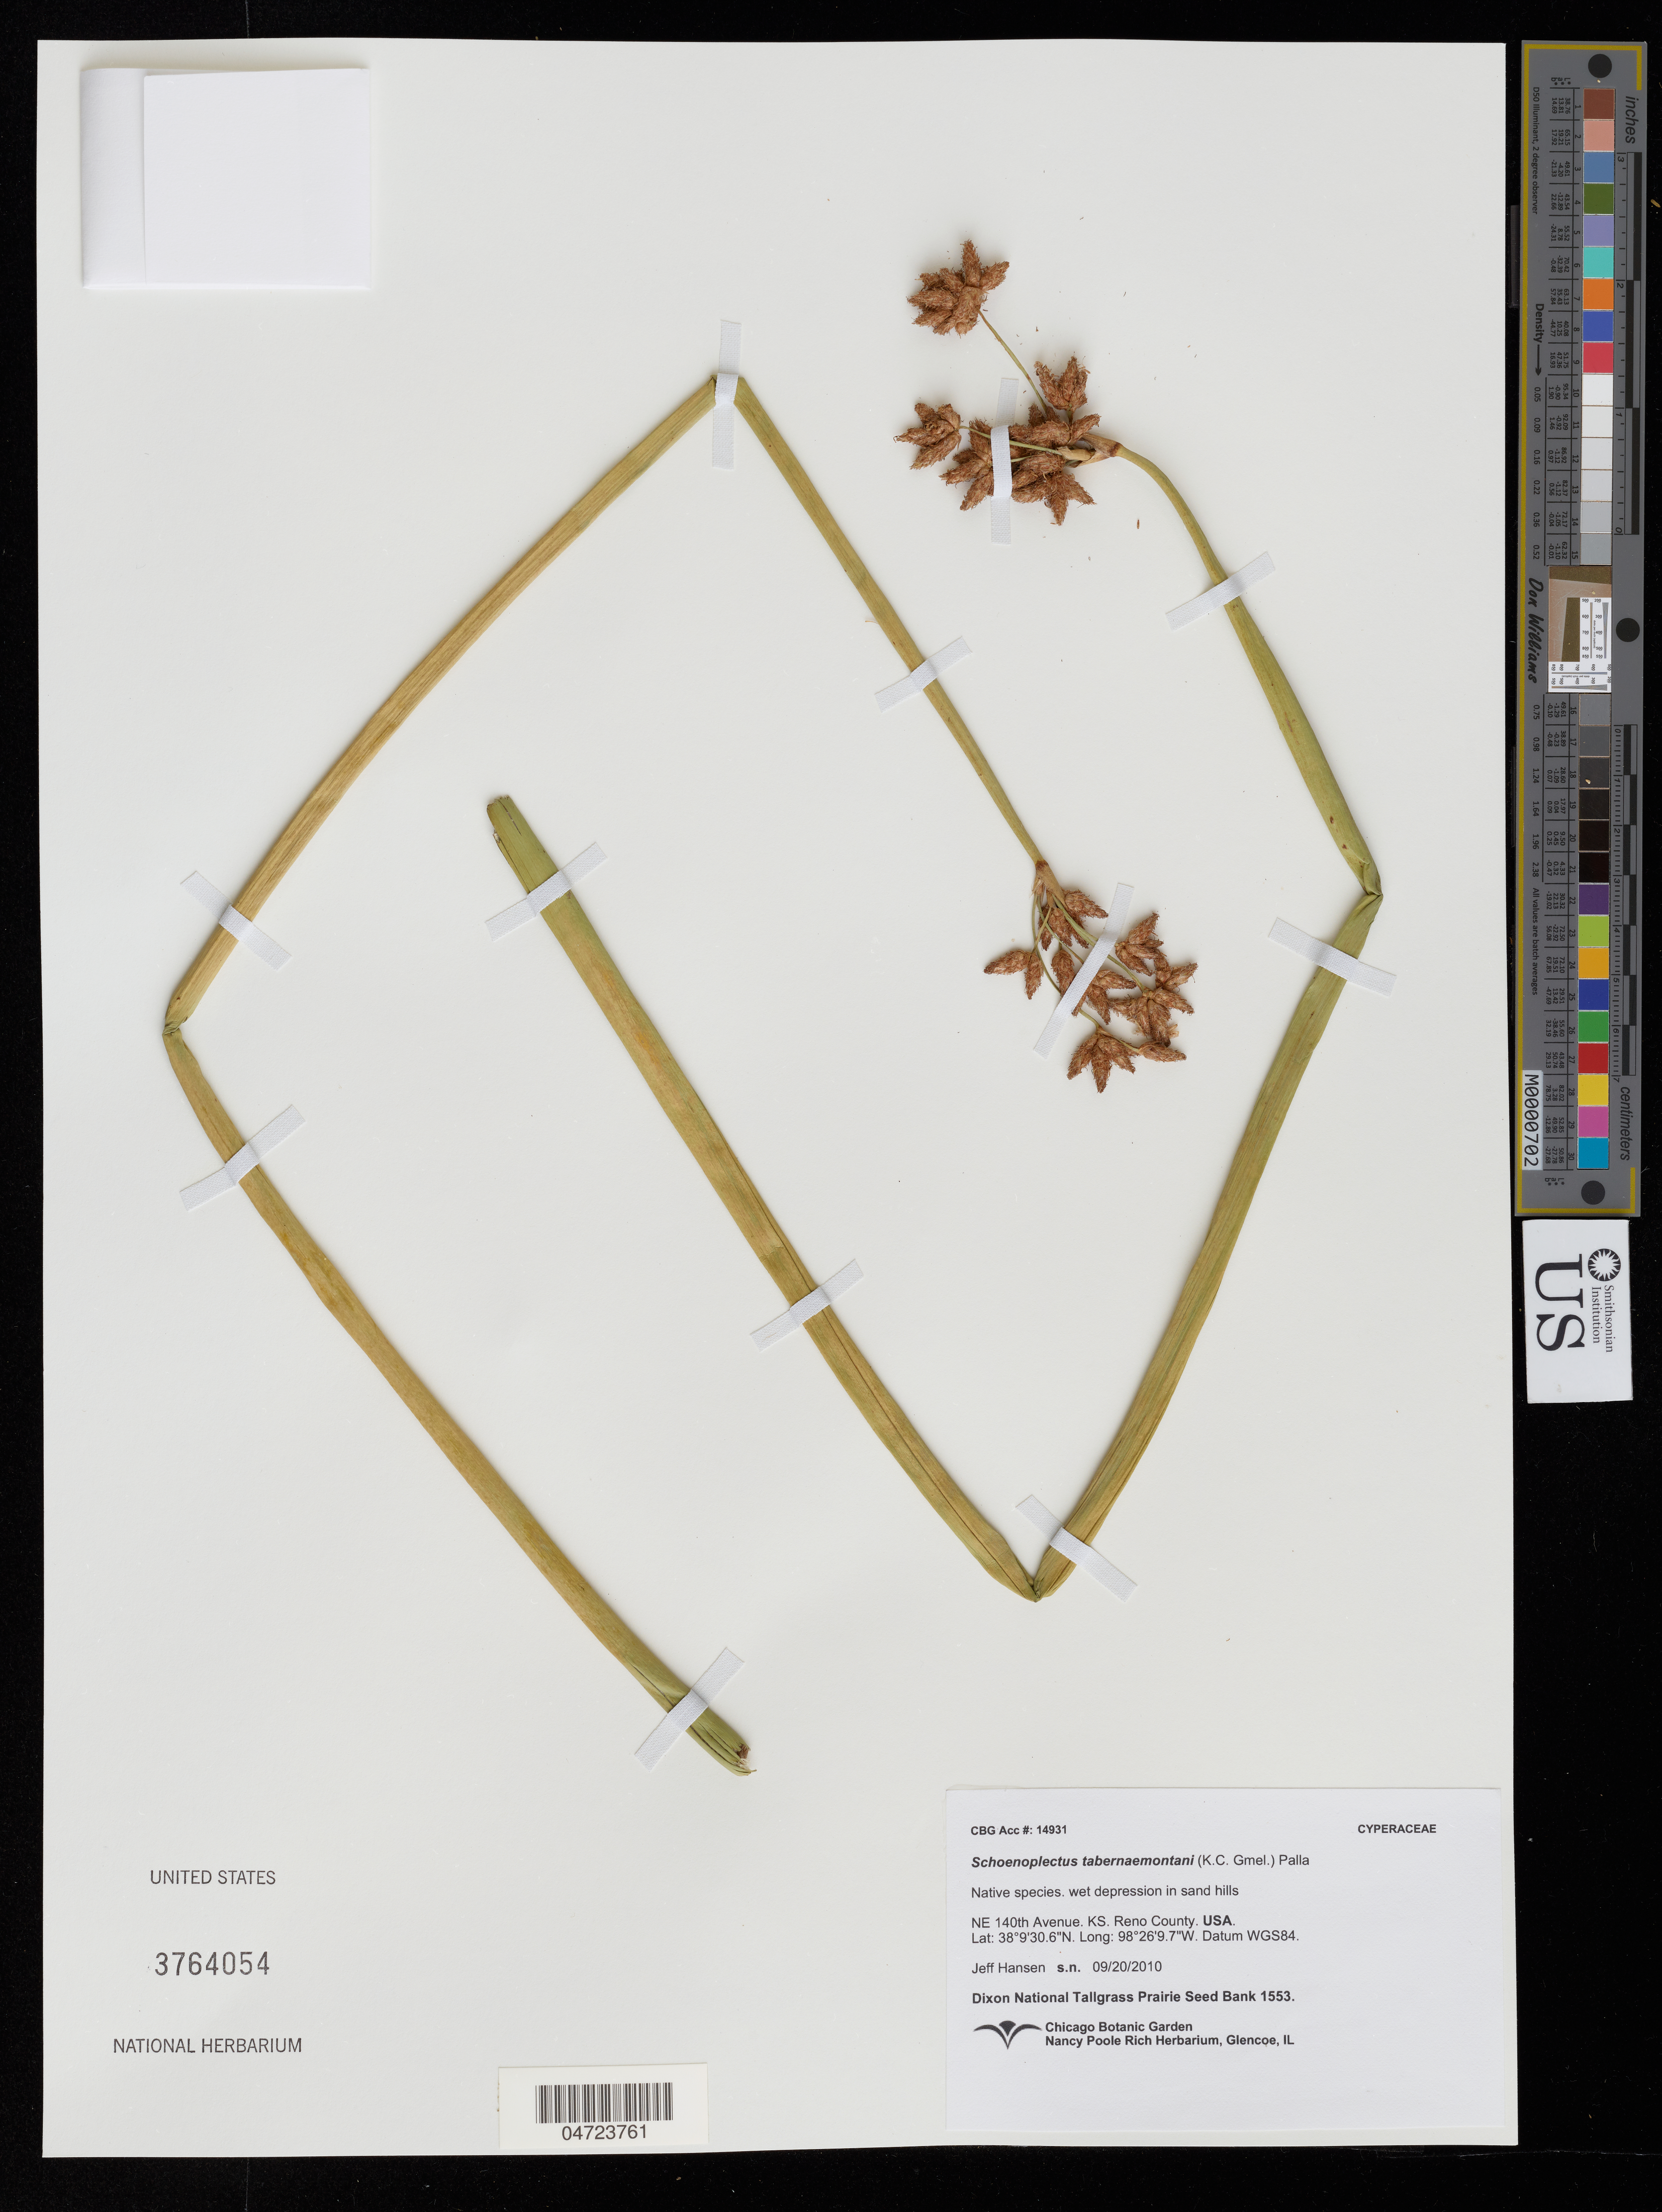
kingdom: Plantae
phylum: Tracheophyta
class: Liliopsida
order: Poales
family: Cyperaceae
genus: Schoenoplectus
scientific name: Schoenoplectus tabernaemontani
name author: (C.C. Gmel.) Palla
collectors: J. Hansen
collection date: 2010-09-20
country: United States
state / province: Kansas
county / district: Reno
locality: NE 140th Avenue. KS. Reno County. Datum WGS84.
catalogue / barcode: US 3764054